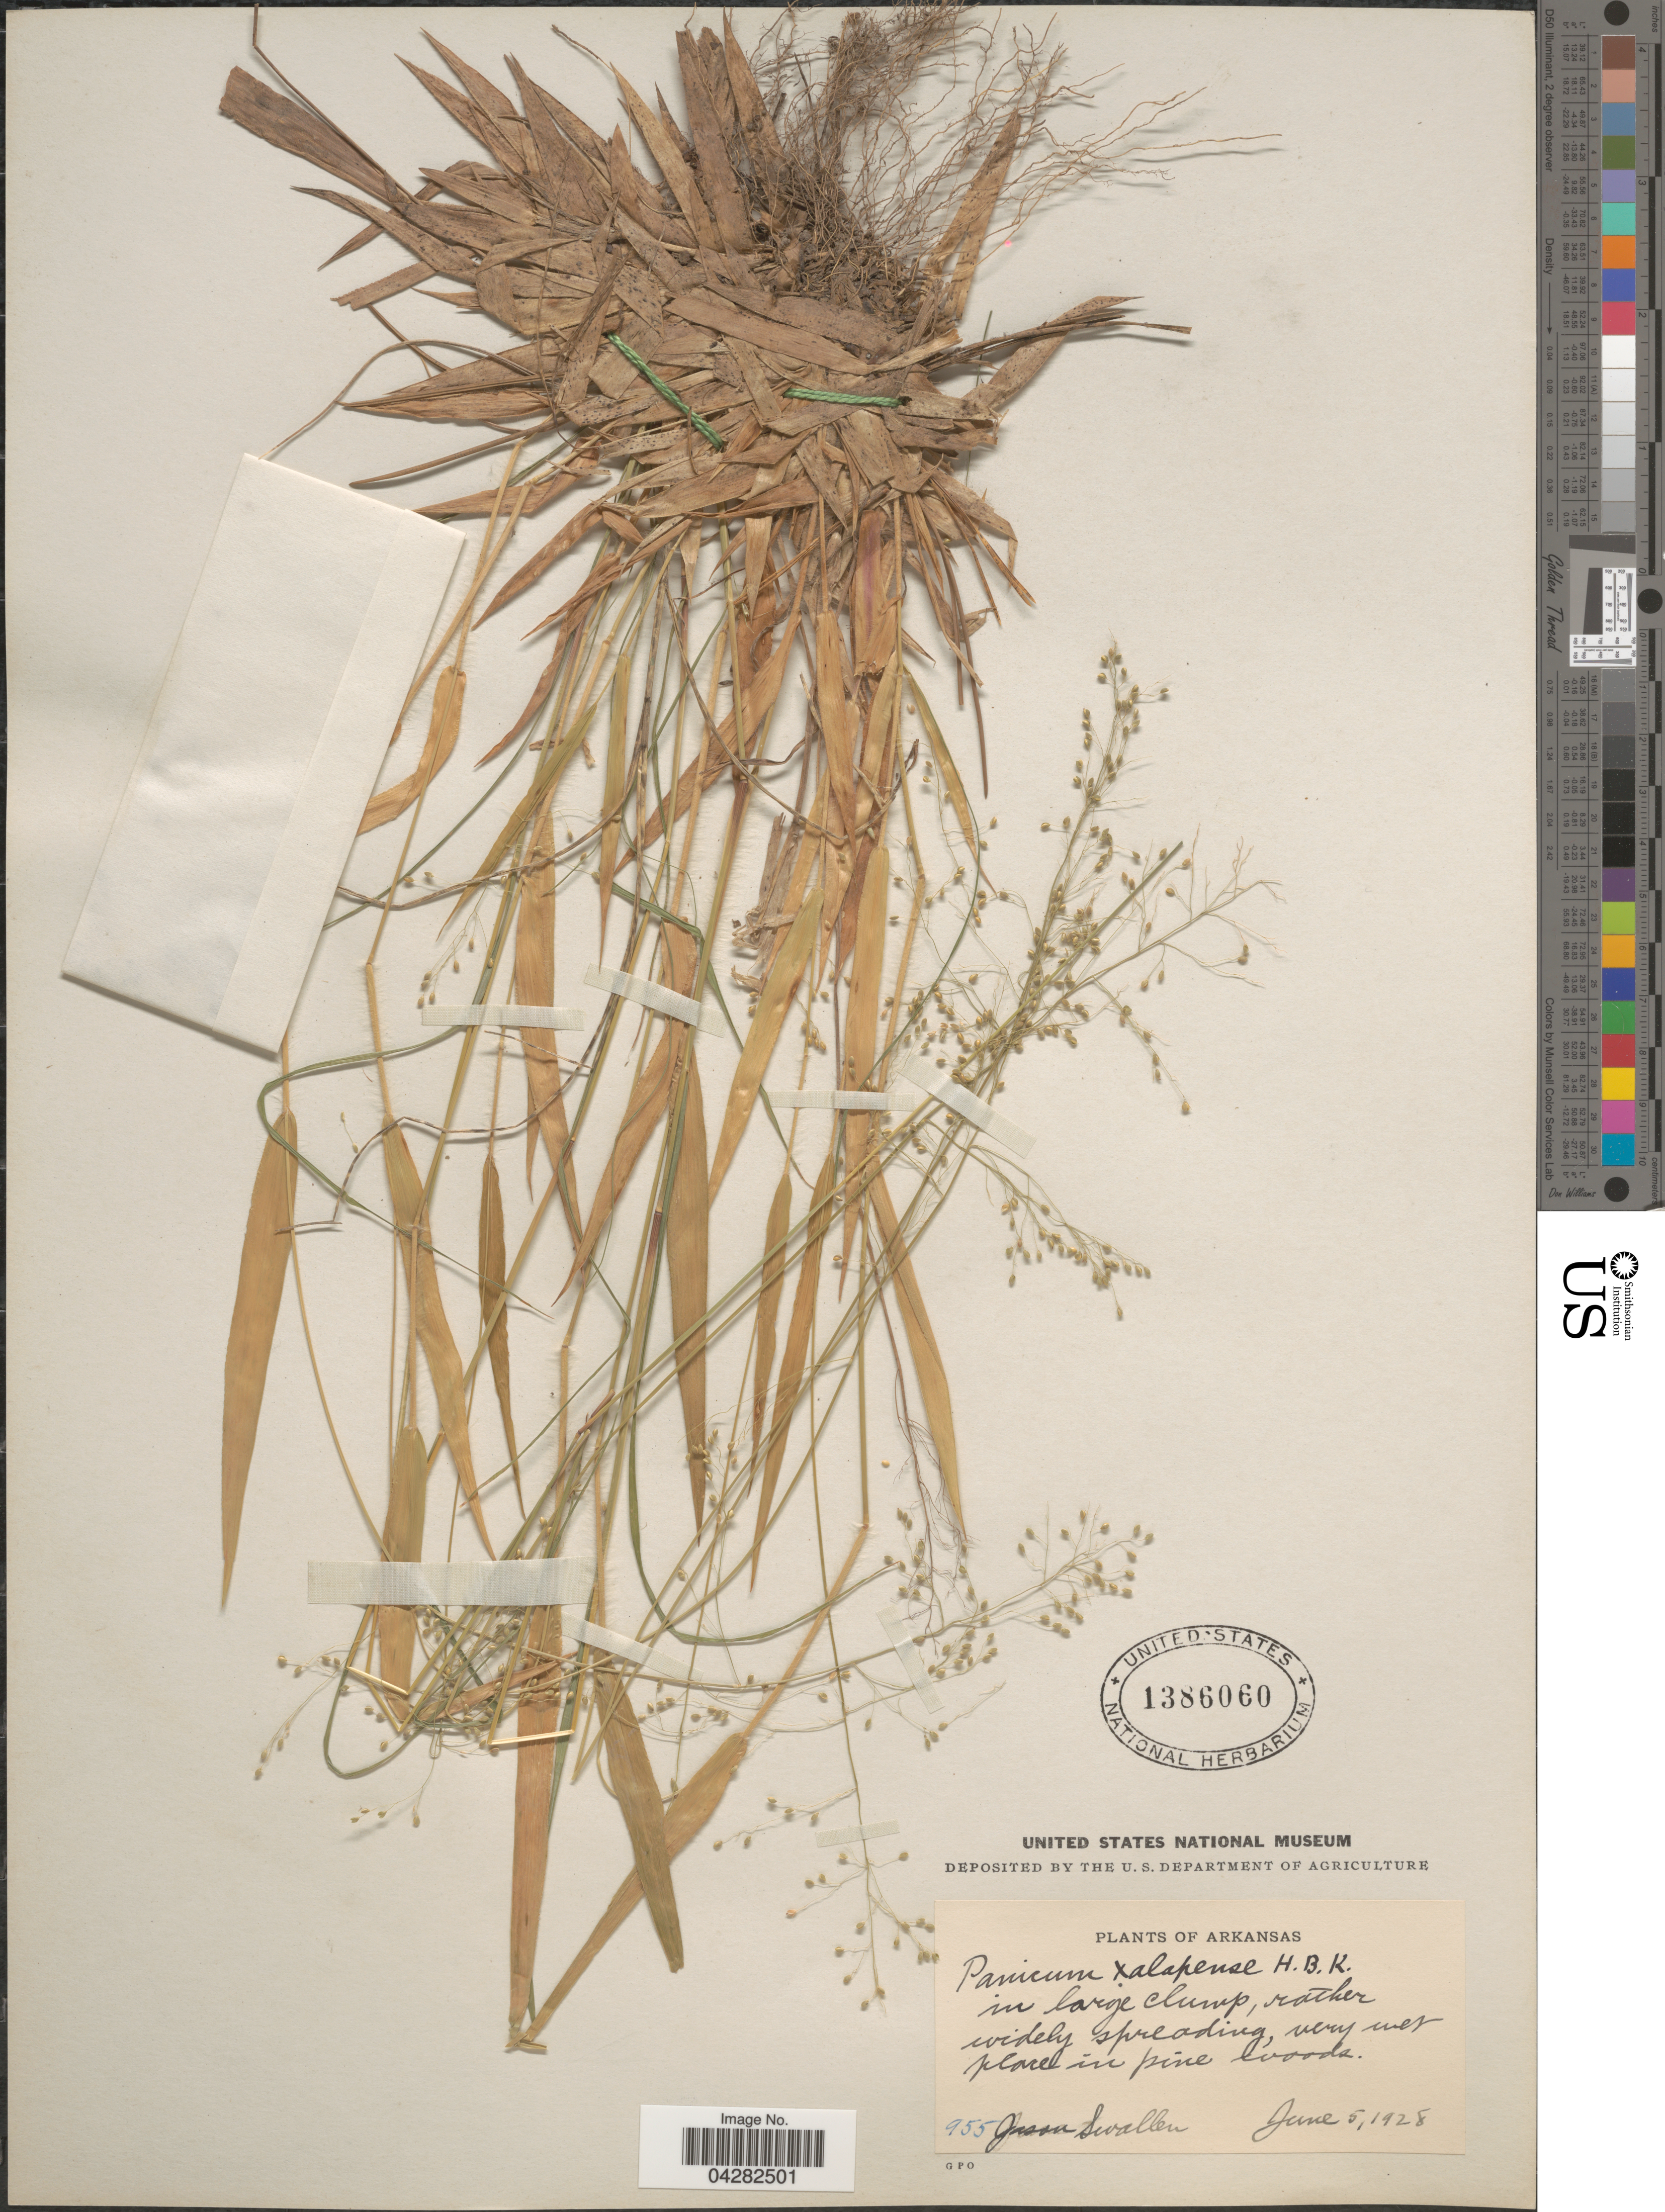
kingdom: Plantae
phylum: Tracheophyta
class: Liliopsida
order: Poales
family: Poaceae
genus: Dichanthelium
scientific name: Dichanthelium laxiflorum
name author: (Lam.) Gould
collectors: J. R. Swallen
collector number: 955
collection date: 1928-06-05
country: United States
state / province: Arkansas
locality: In large clump, rather widely spreading, very wet place in pine woods.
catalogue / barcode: US 1386060